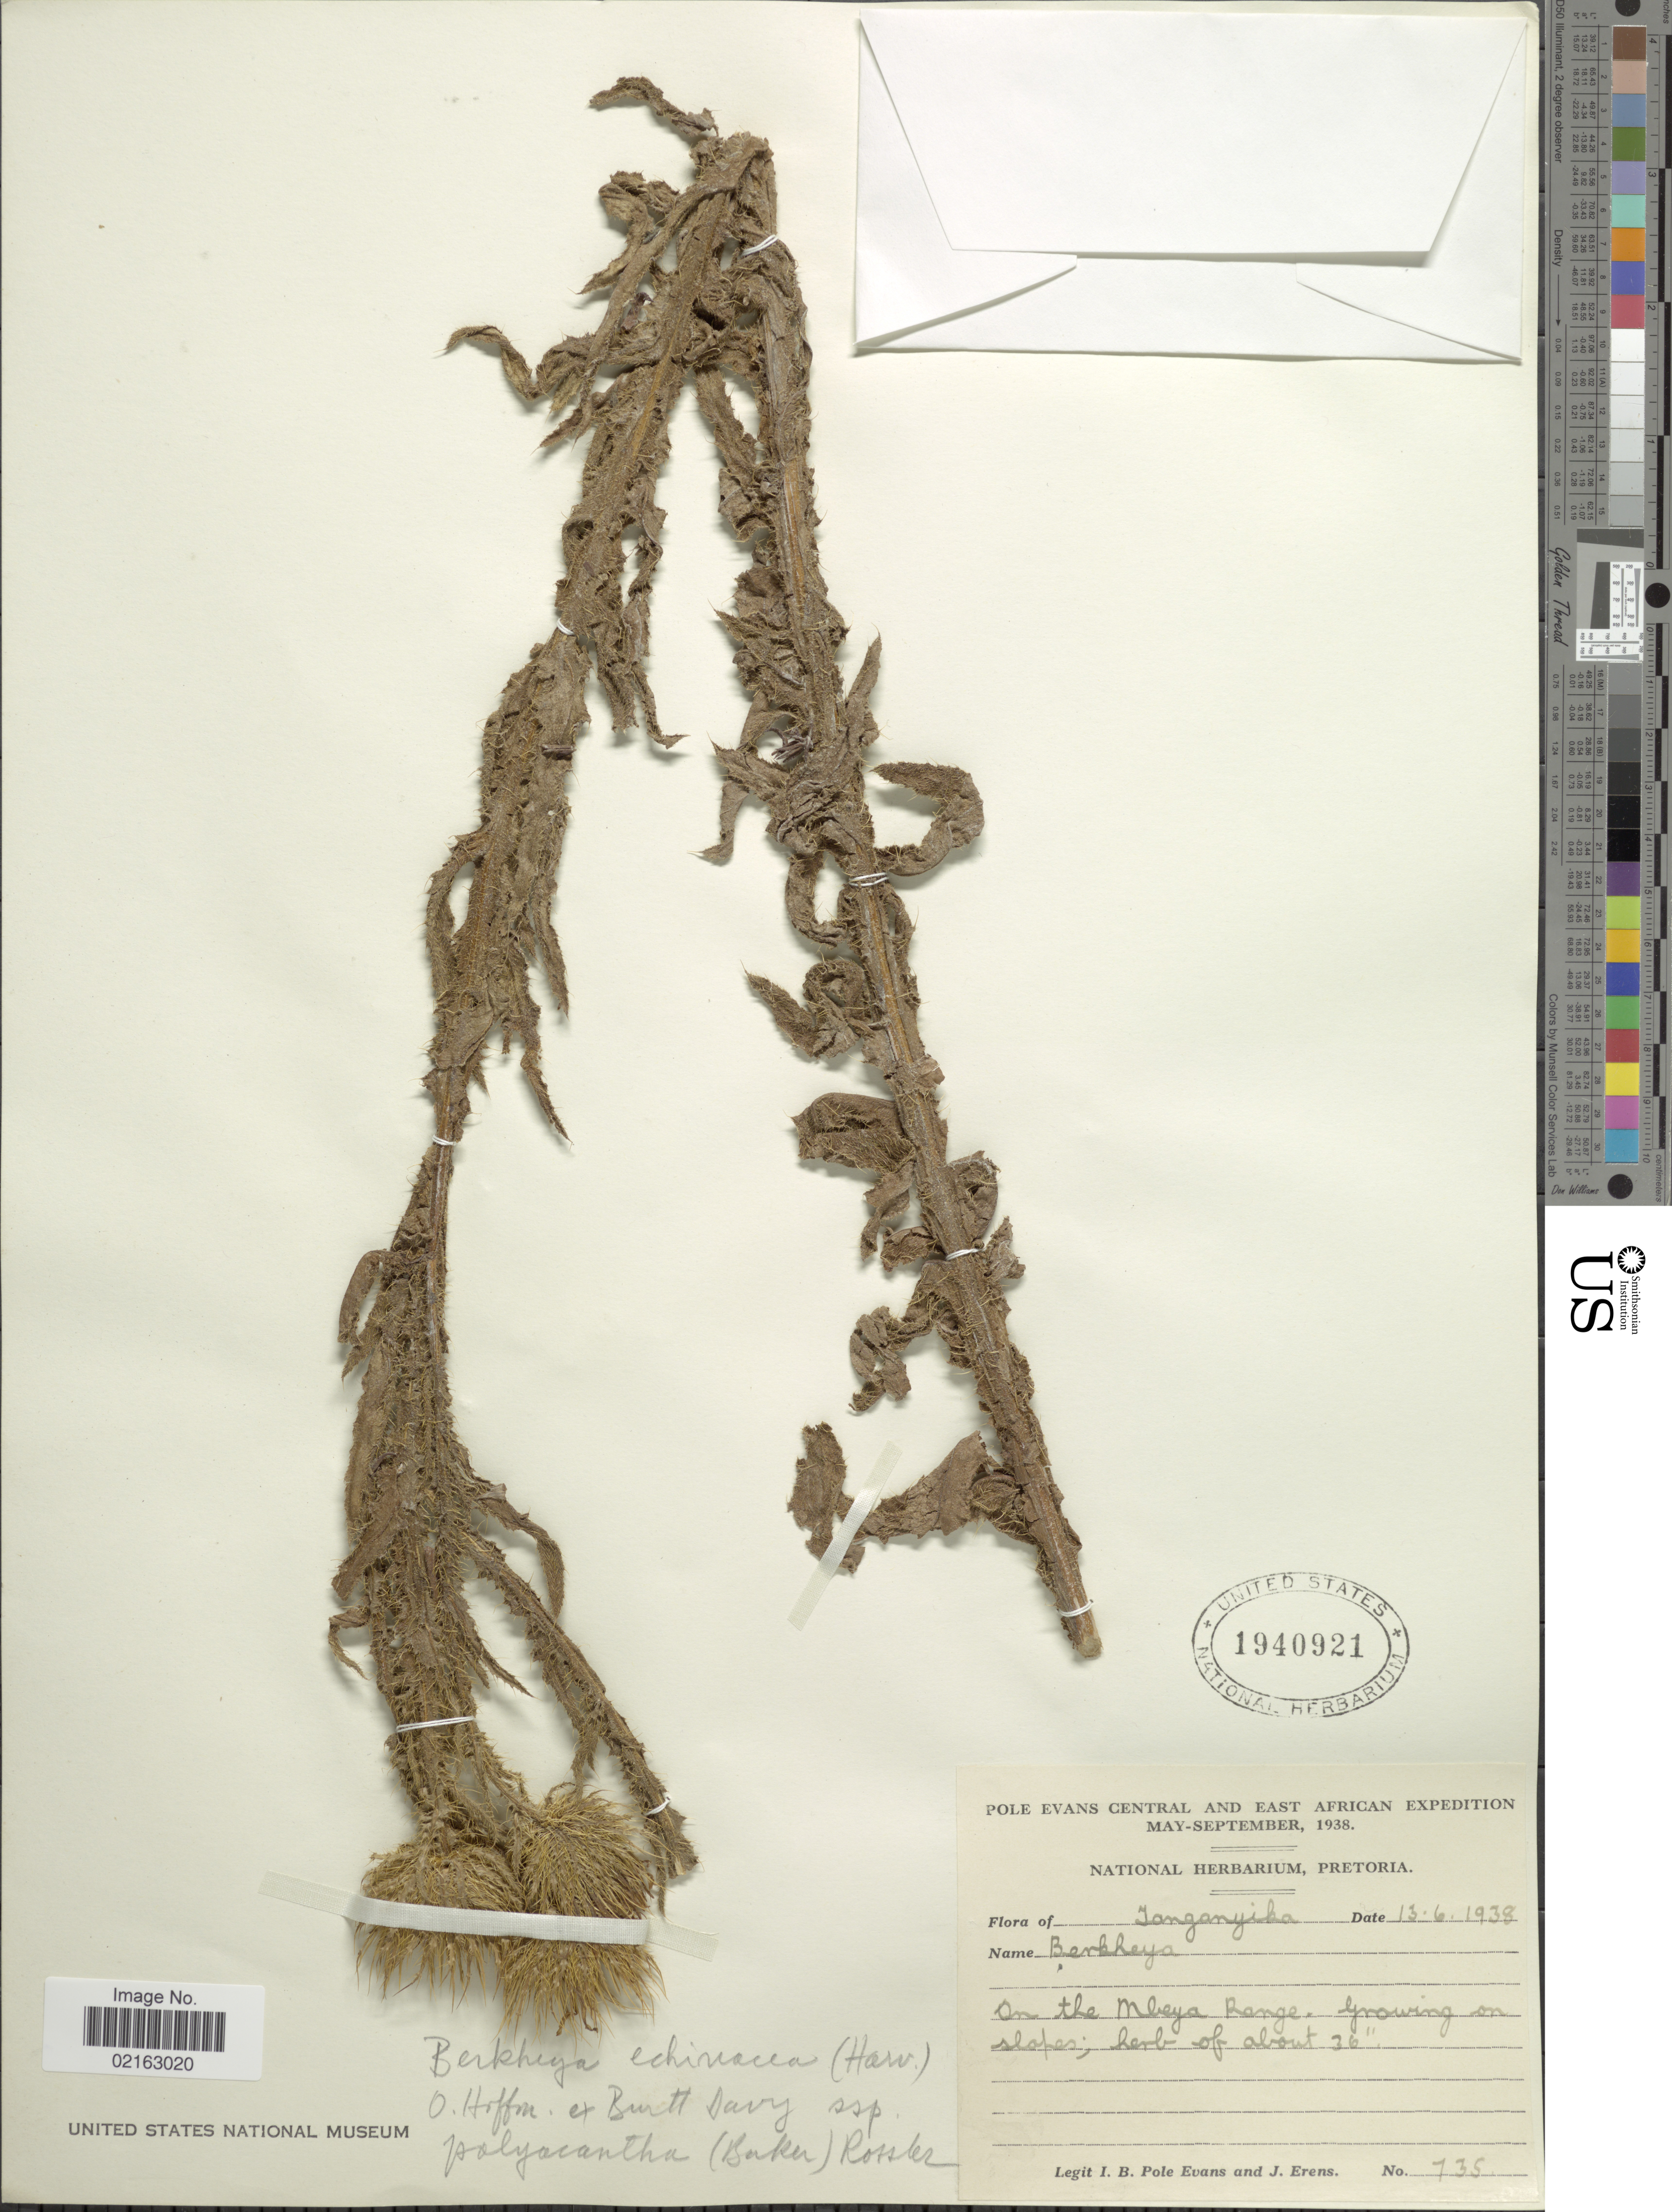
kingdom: Plantae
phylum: Tracheophyta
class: Magnoliopsida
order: Asterales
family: Asteraceae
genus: Berkheya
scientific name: Berkheya echinacea subsp. polyacantha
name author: (Baker) Roessler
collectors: I. B. Pole-Evans & J. Erens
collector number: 735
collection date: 1938-06-13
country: Tanzania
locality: Tanganyika. On the Mbeya Range. Growing on slopes.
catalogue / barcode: US 1940921